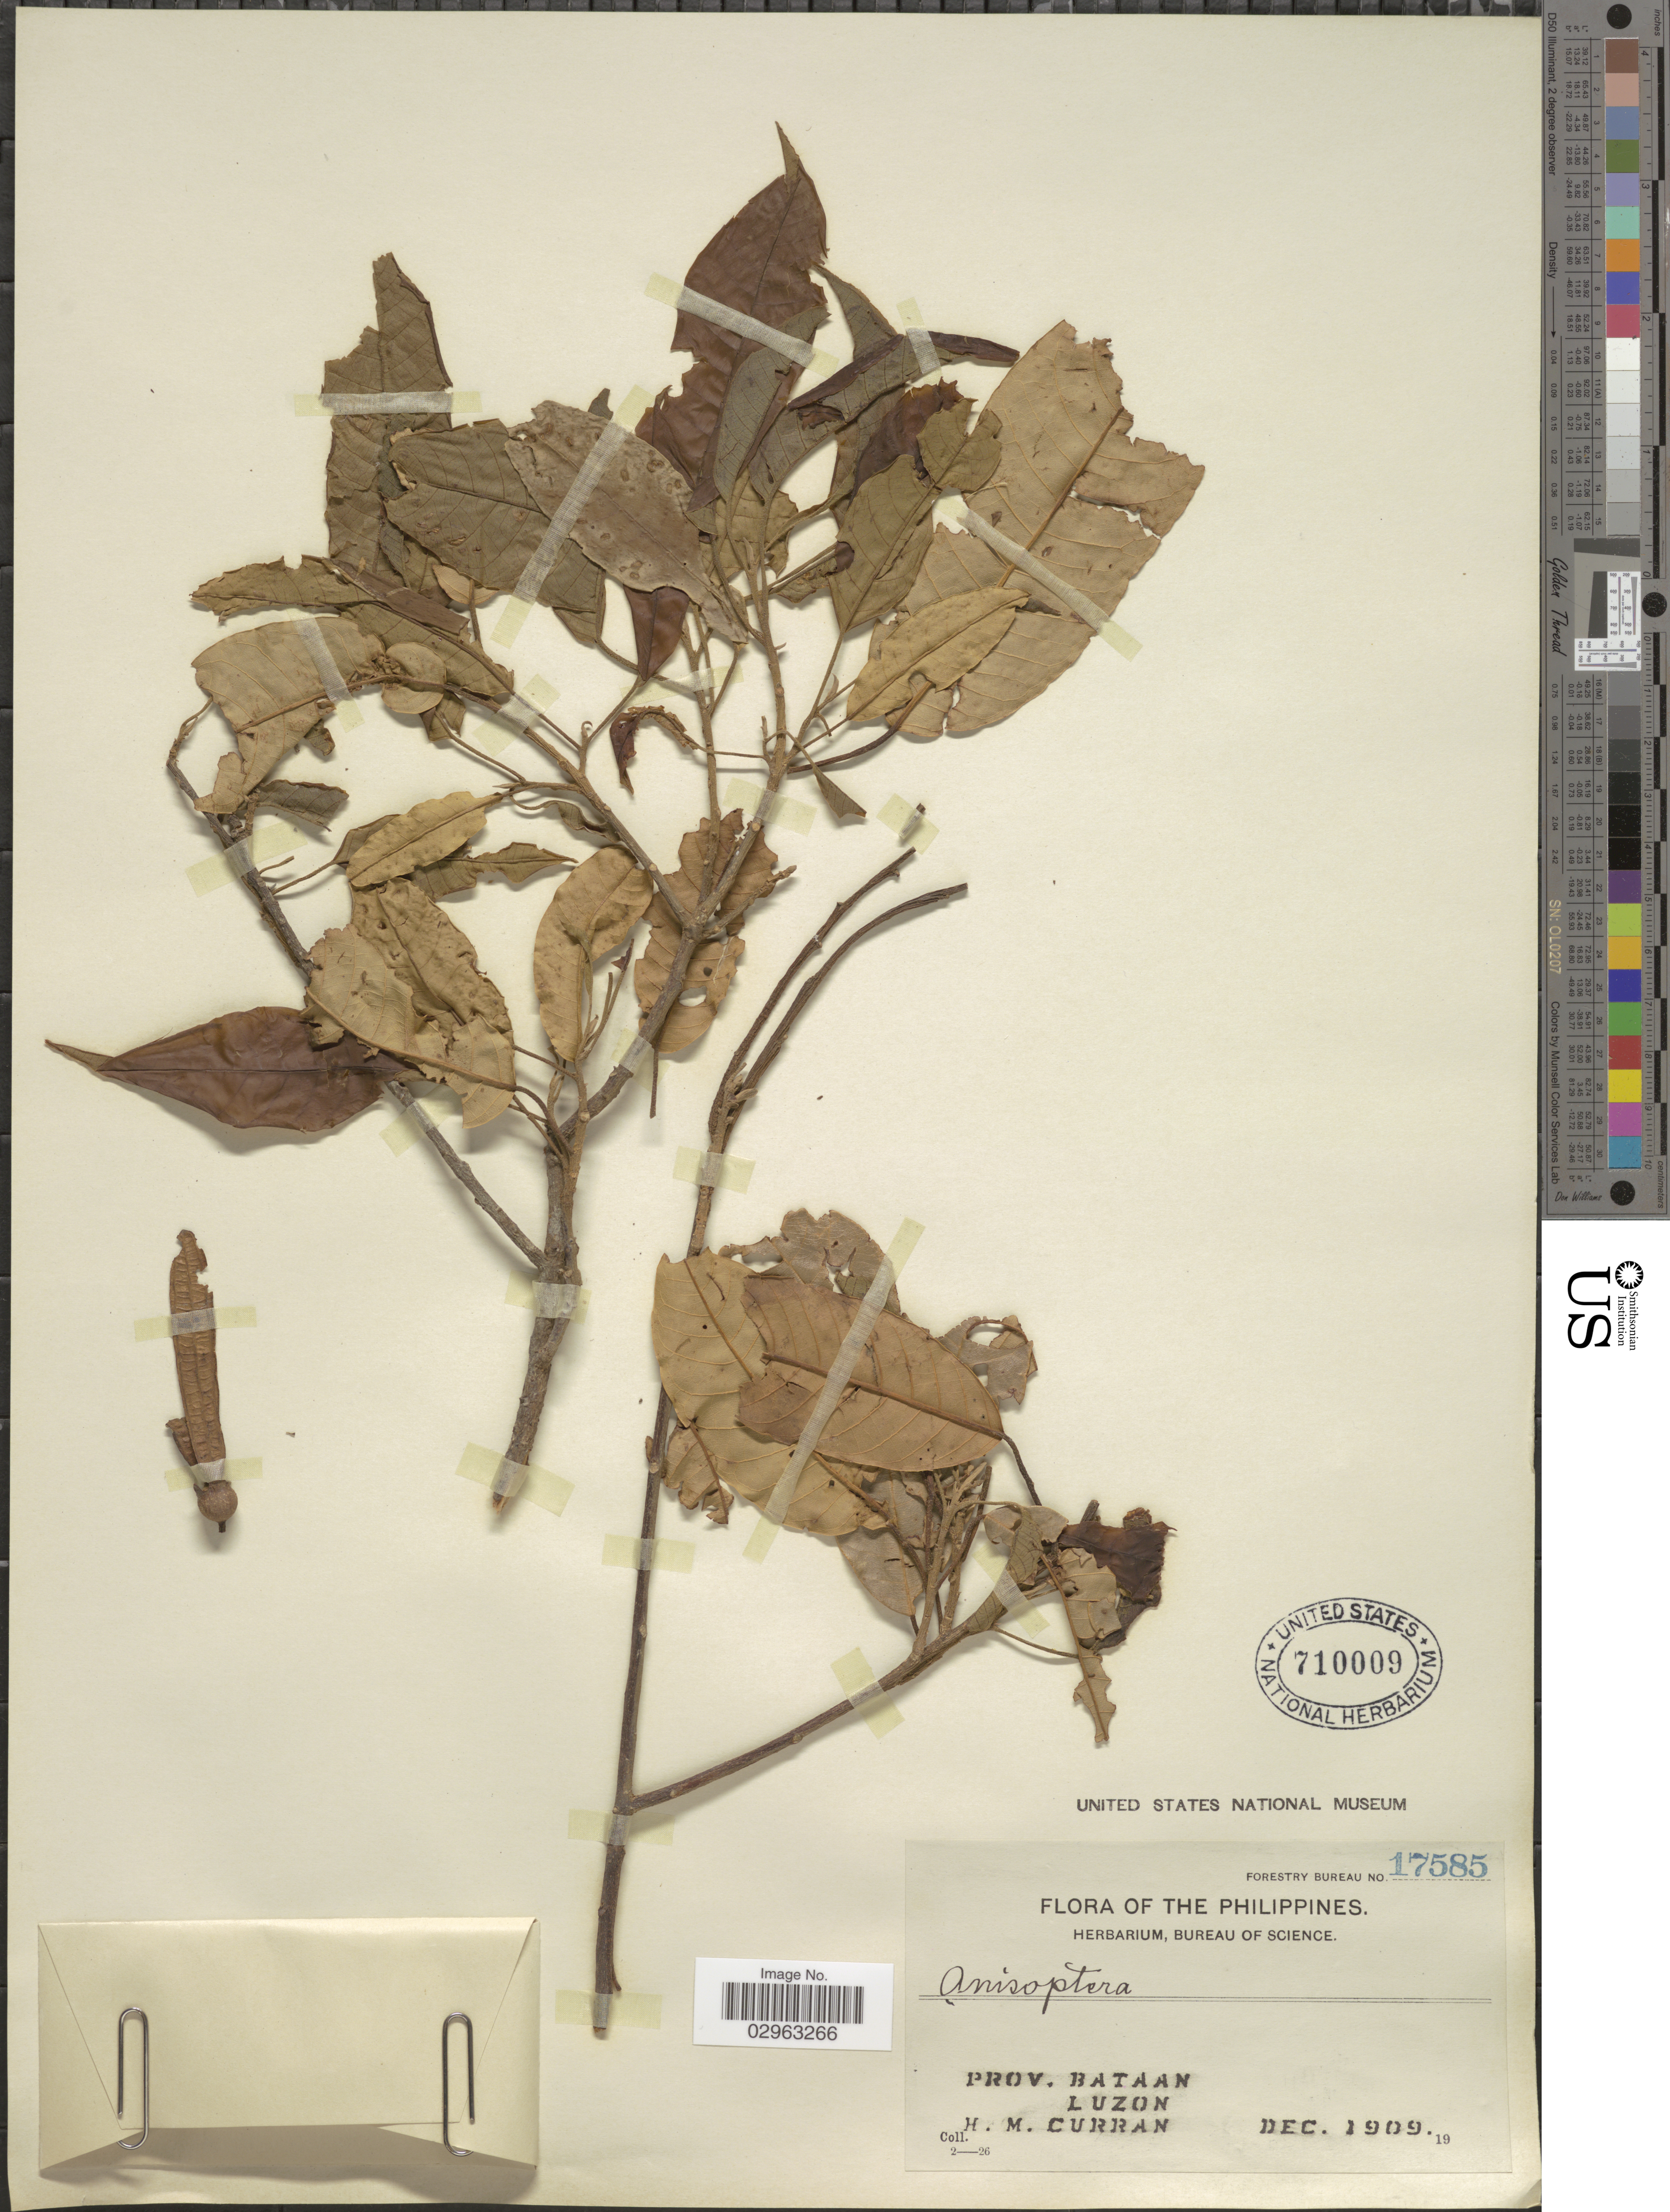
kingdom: Plantae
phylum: Tracheophyta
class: Magnoliopsida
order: Malvales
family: Dipterocarpaceae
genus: Anisoptera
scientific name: Anisoptera sp.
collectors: H. M. Curran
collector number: Forestry Bureau 12923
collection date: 1909-12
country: Philippines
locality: Prov. Bataan, Luzon.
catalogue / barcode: US 710009